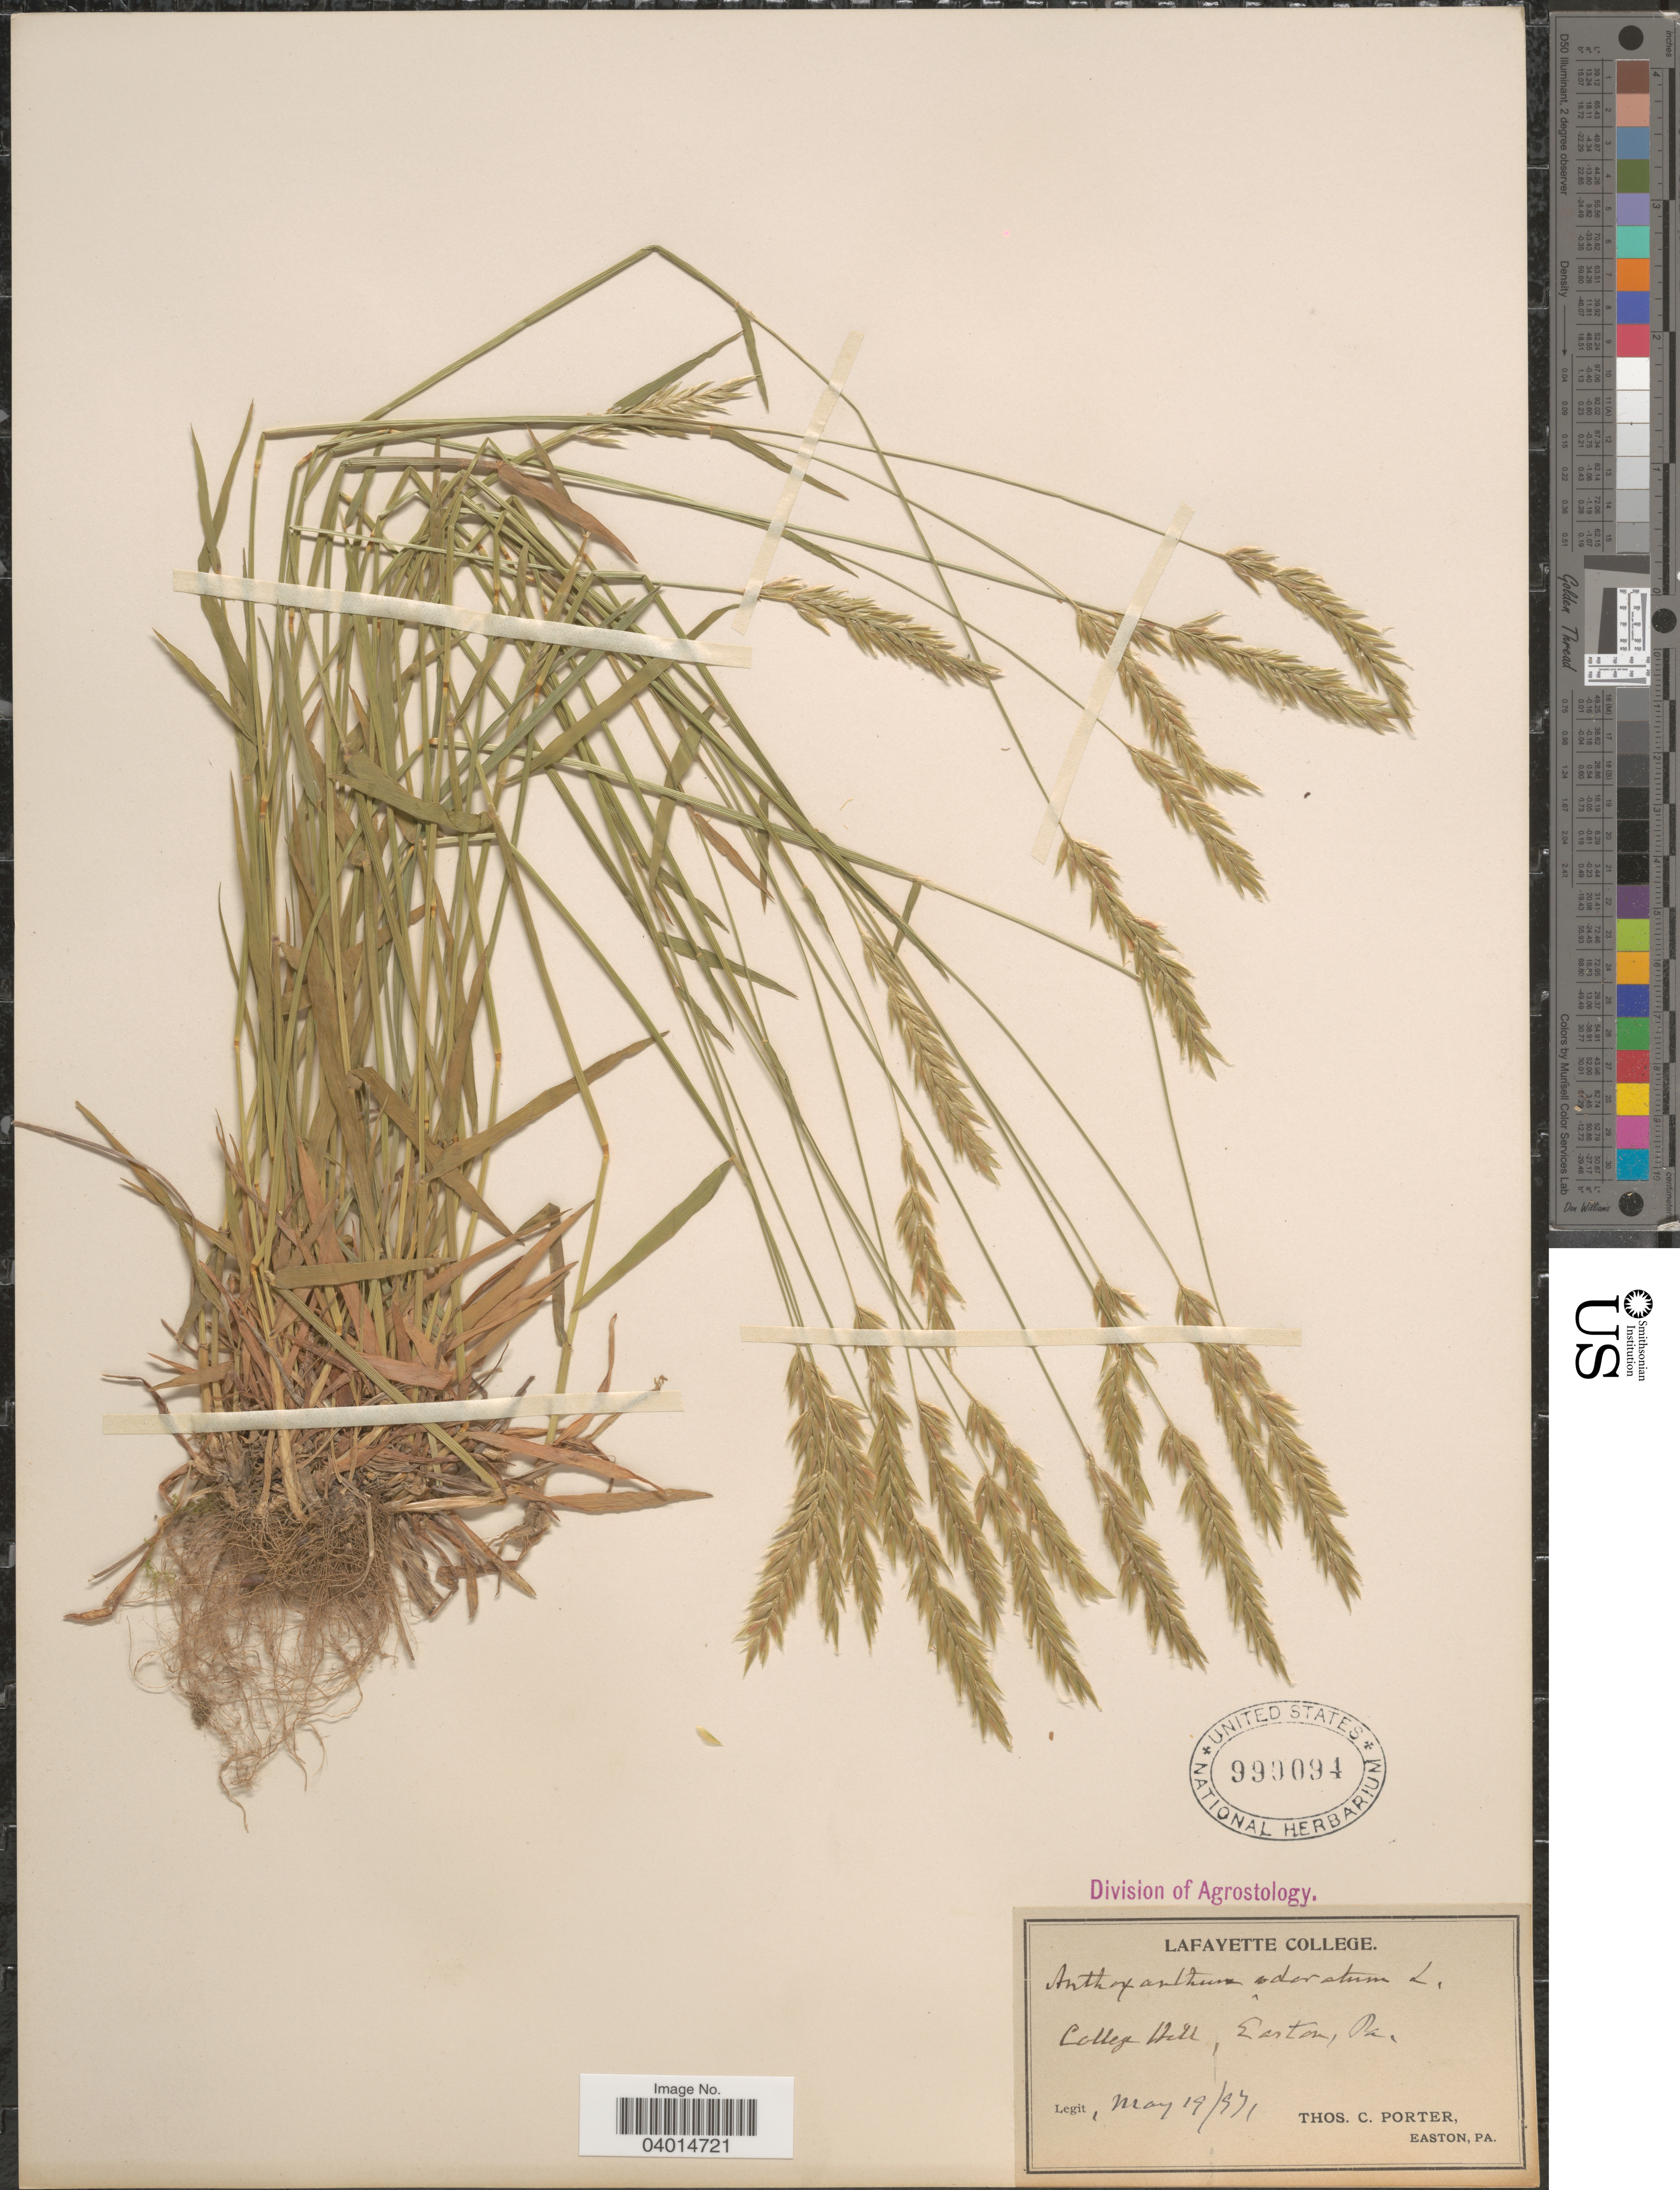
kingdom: Plantae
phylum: Tracheophyta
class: Liliopsida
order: Poales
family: Poaceae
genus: Anthoxanthum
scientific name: Anthoxanthum odoratum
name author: L.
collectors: T. Porter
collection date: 1971-05-19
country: United States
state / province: Pennsylvania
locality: College Hills, Easton.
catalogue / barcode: US 990094